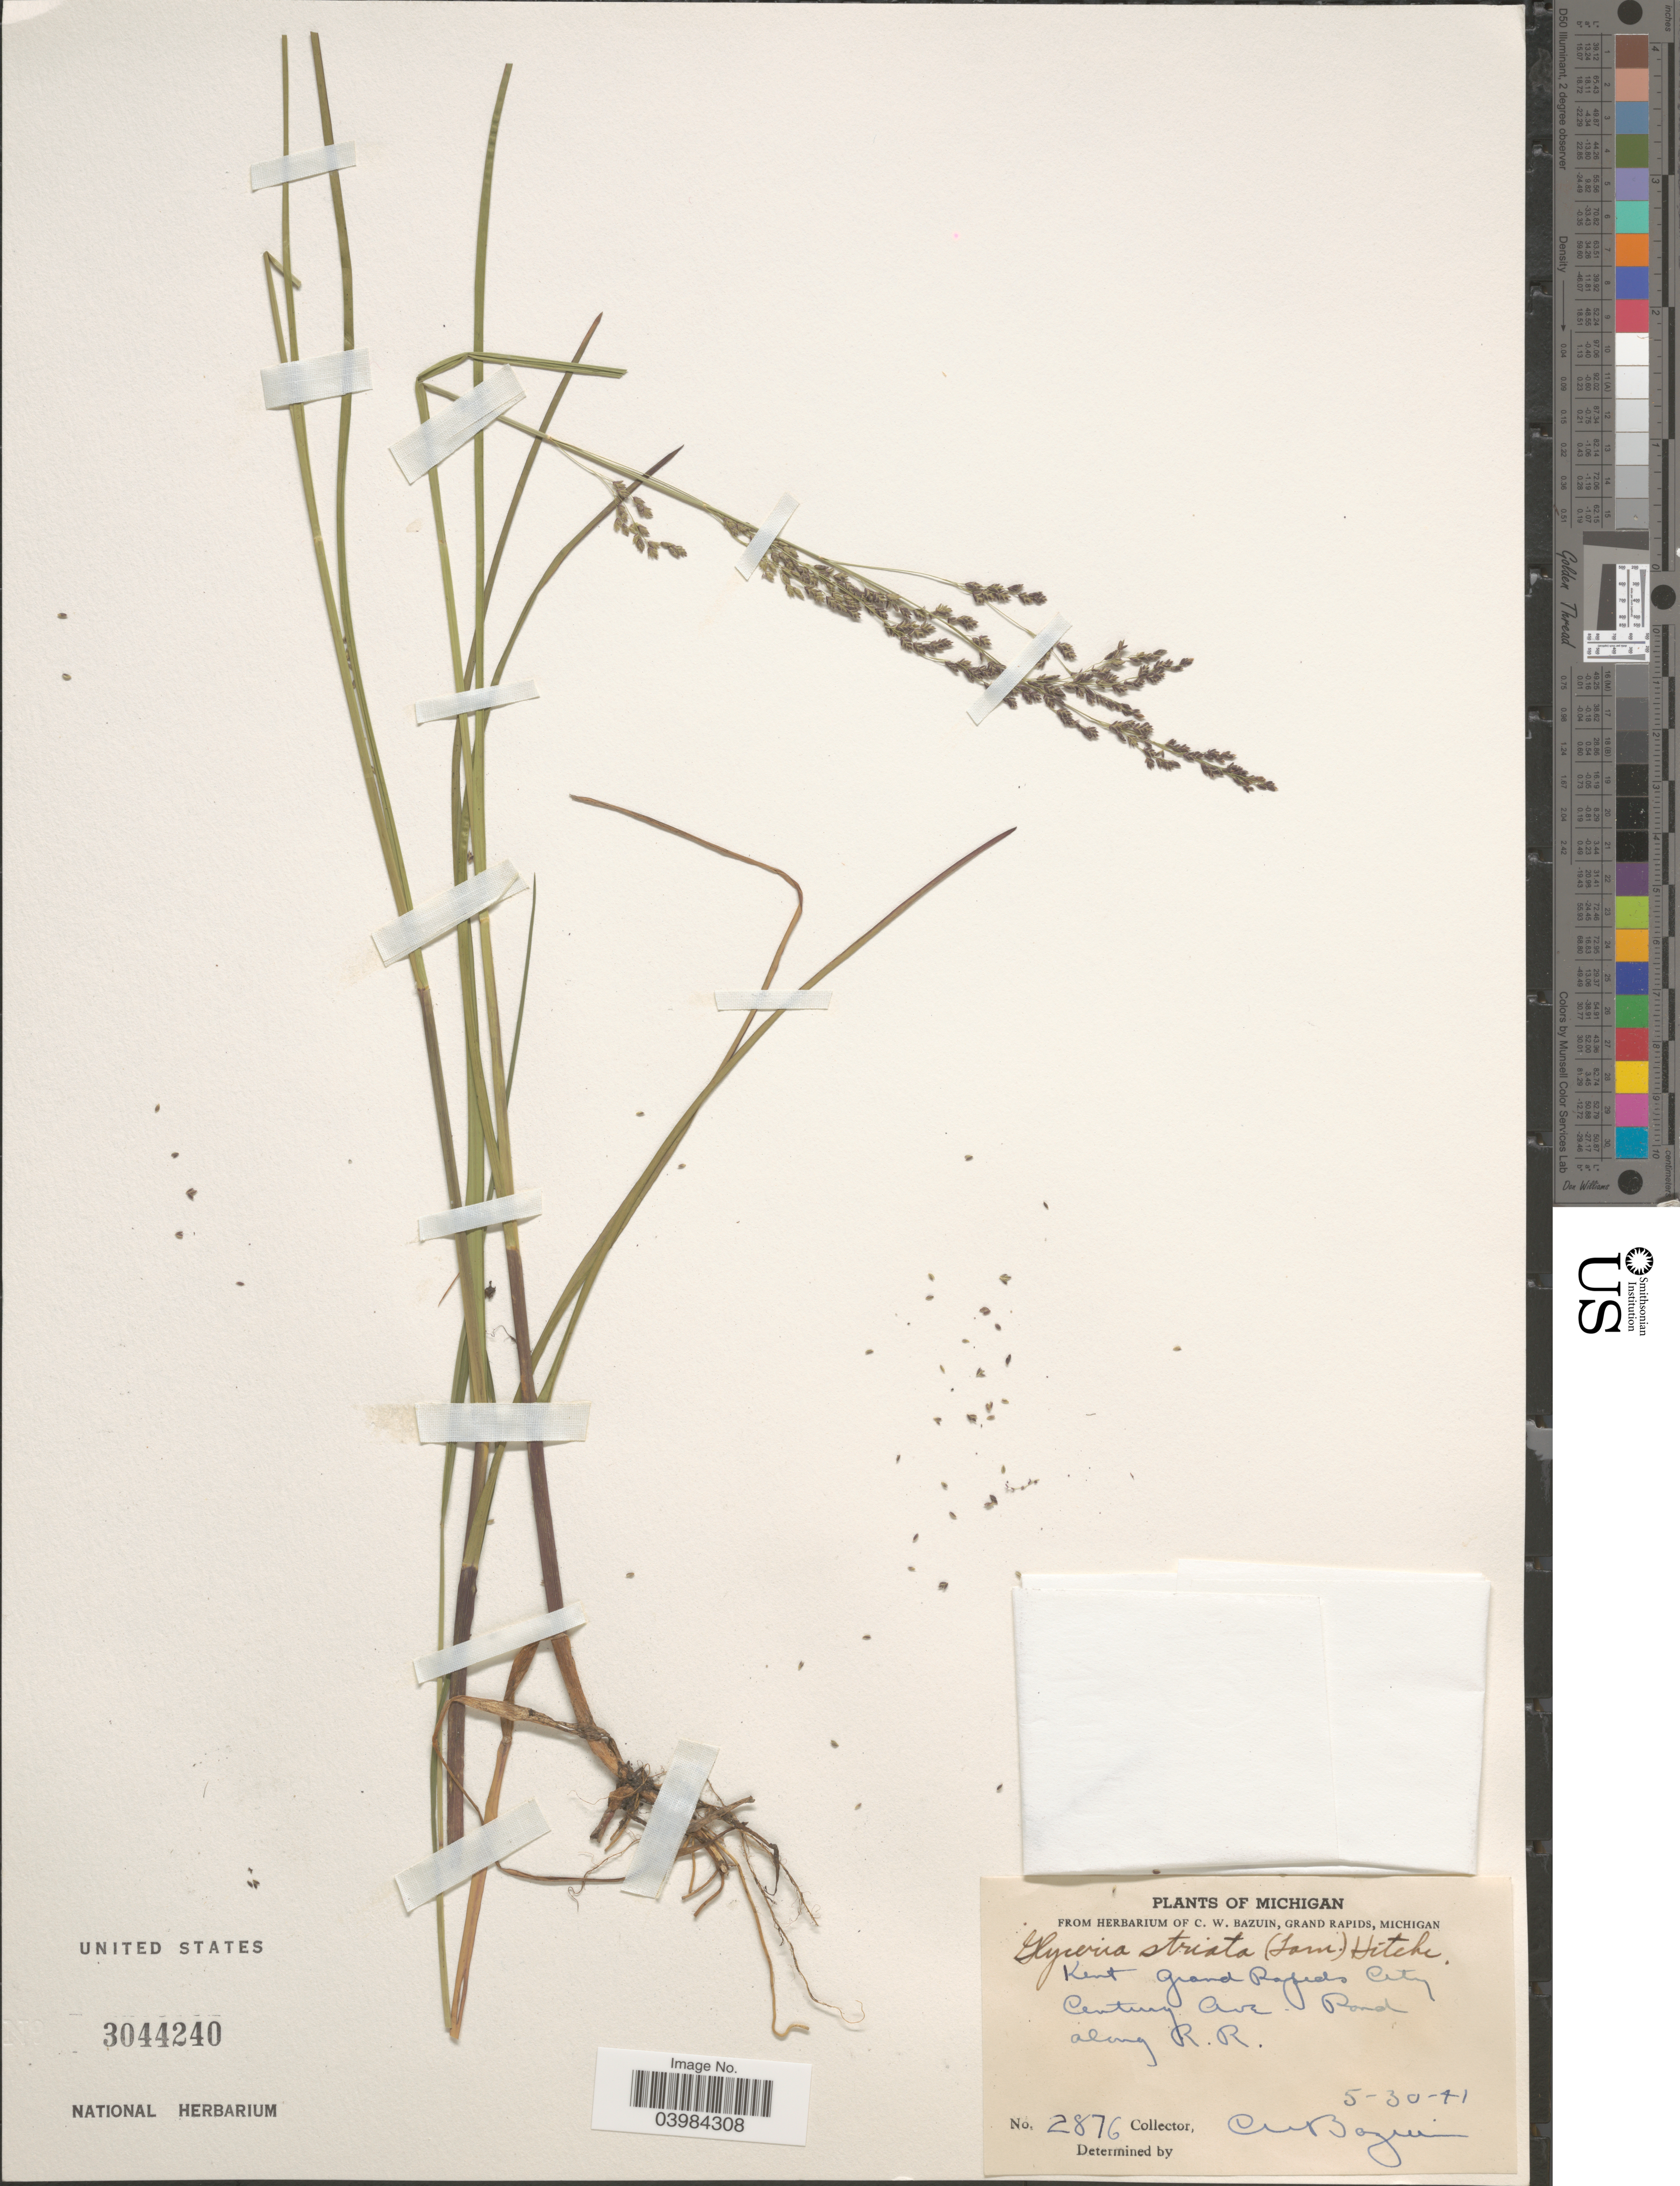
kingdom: Plantae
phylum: Tracheophyta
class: Liliopsida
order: Poales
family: Poaceae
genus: Glyceria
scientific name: Glyceria striata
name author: (Lam.) Hitchc.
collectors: C. Bazuin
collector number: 2876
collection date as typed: Transcribed d/m/y: 30/5/41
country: United States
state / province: Michigan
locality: Kent Grand Rapids City. Century Ave. Pond along R. R.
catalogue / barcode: US 3044240